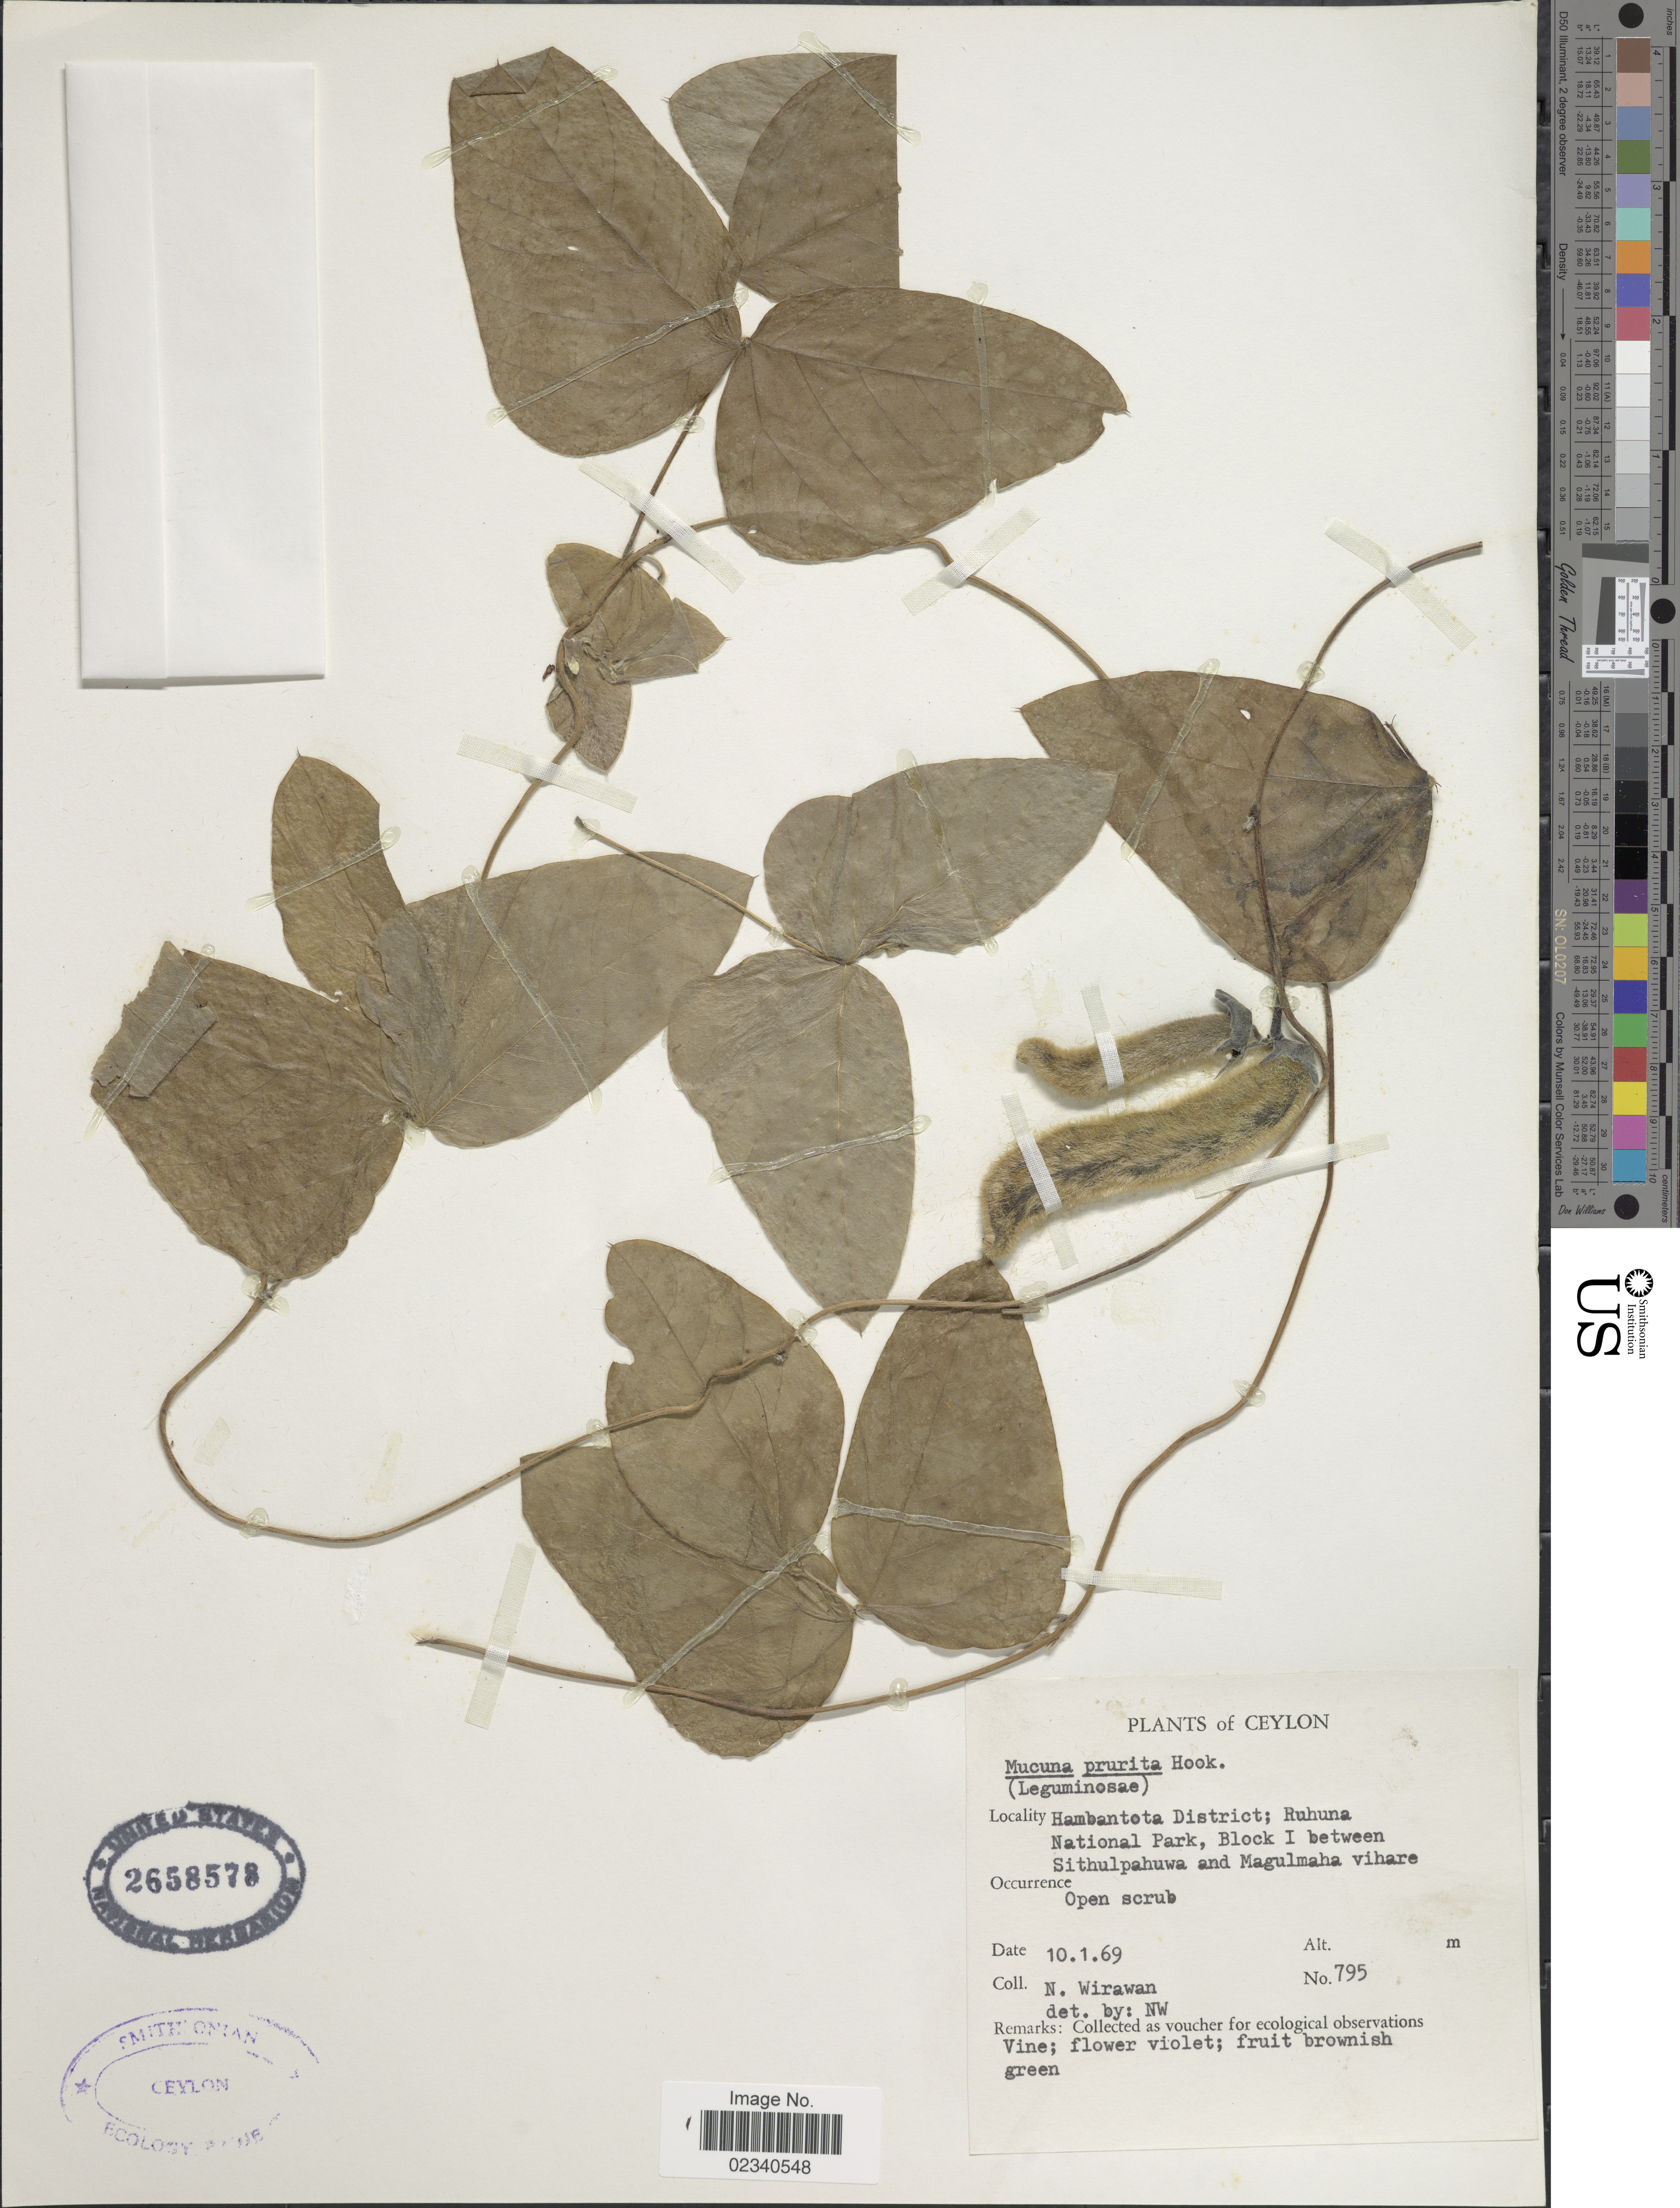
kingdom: Plantae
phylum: Tracheophyta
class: Magnoliopsida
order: Fabales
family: Fabaceae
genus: Mucuna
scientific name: Mucuna prurita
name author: Wight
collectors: N. Wirawan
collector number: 795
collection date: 1969-01-10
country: Sri Lanka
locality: Ceylon. Hambantota District; Ruhuna National Park, Block 1 between Sithulpahuwa and Magulmaha vihare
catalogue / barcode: US 2658578